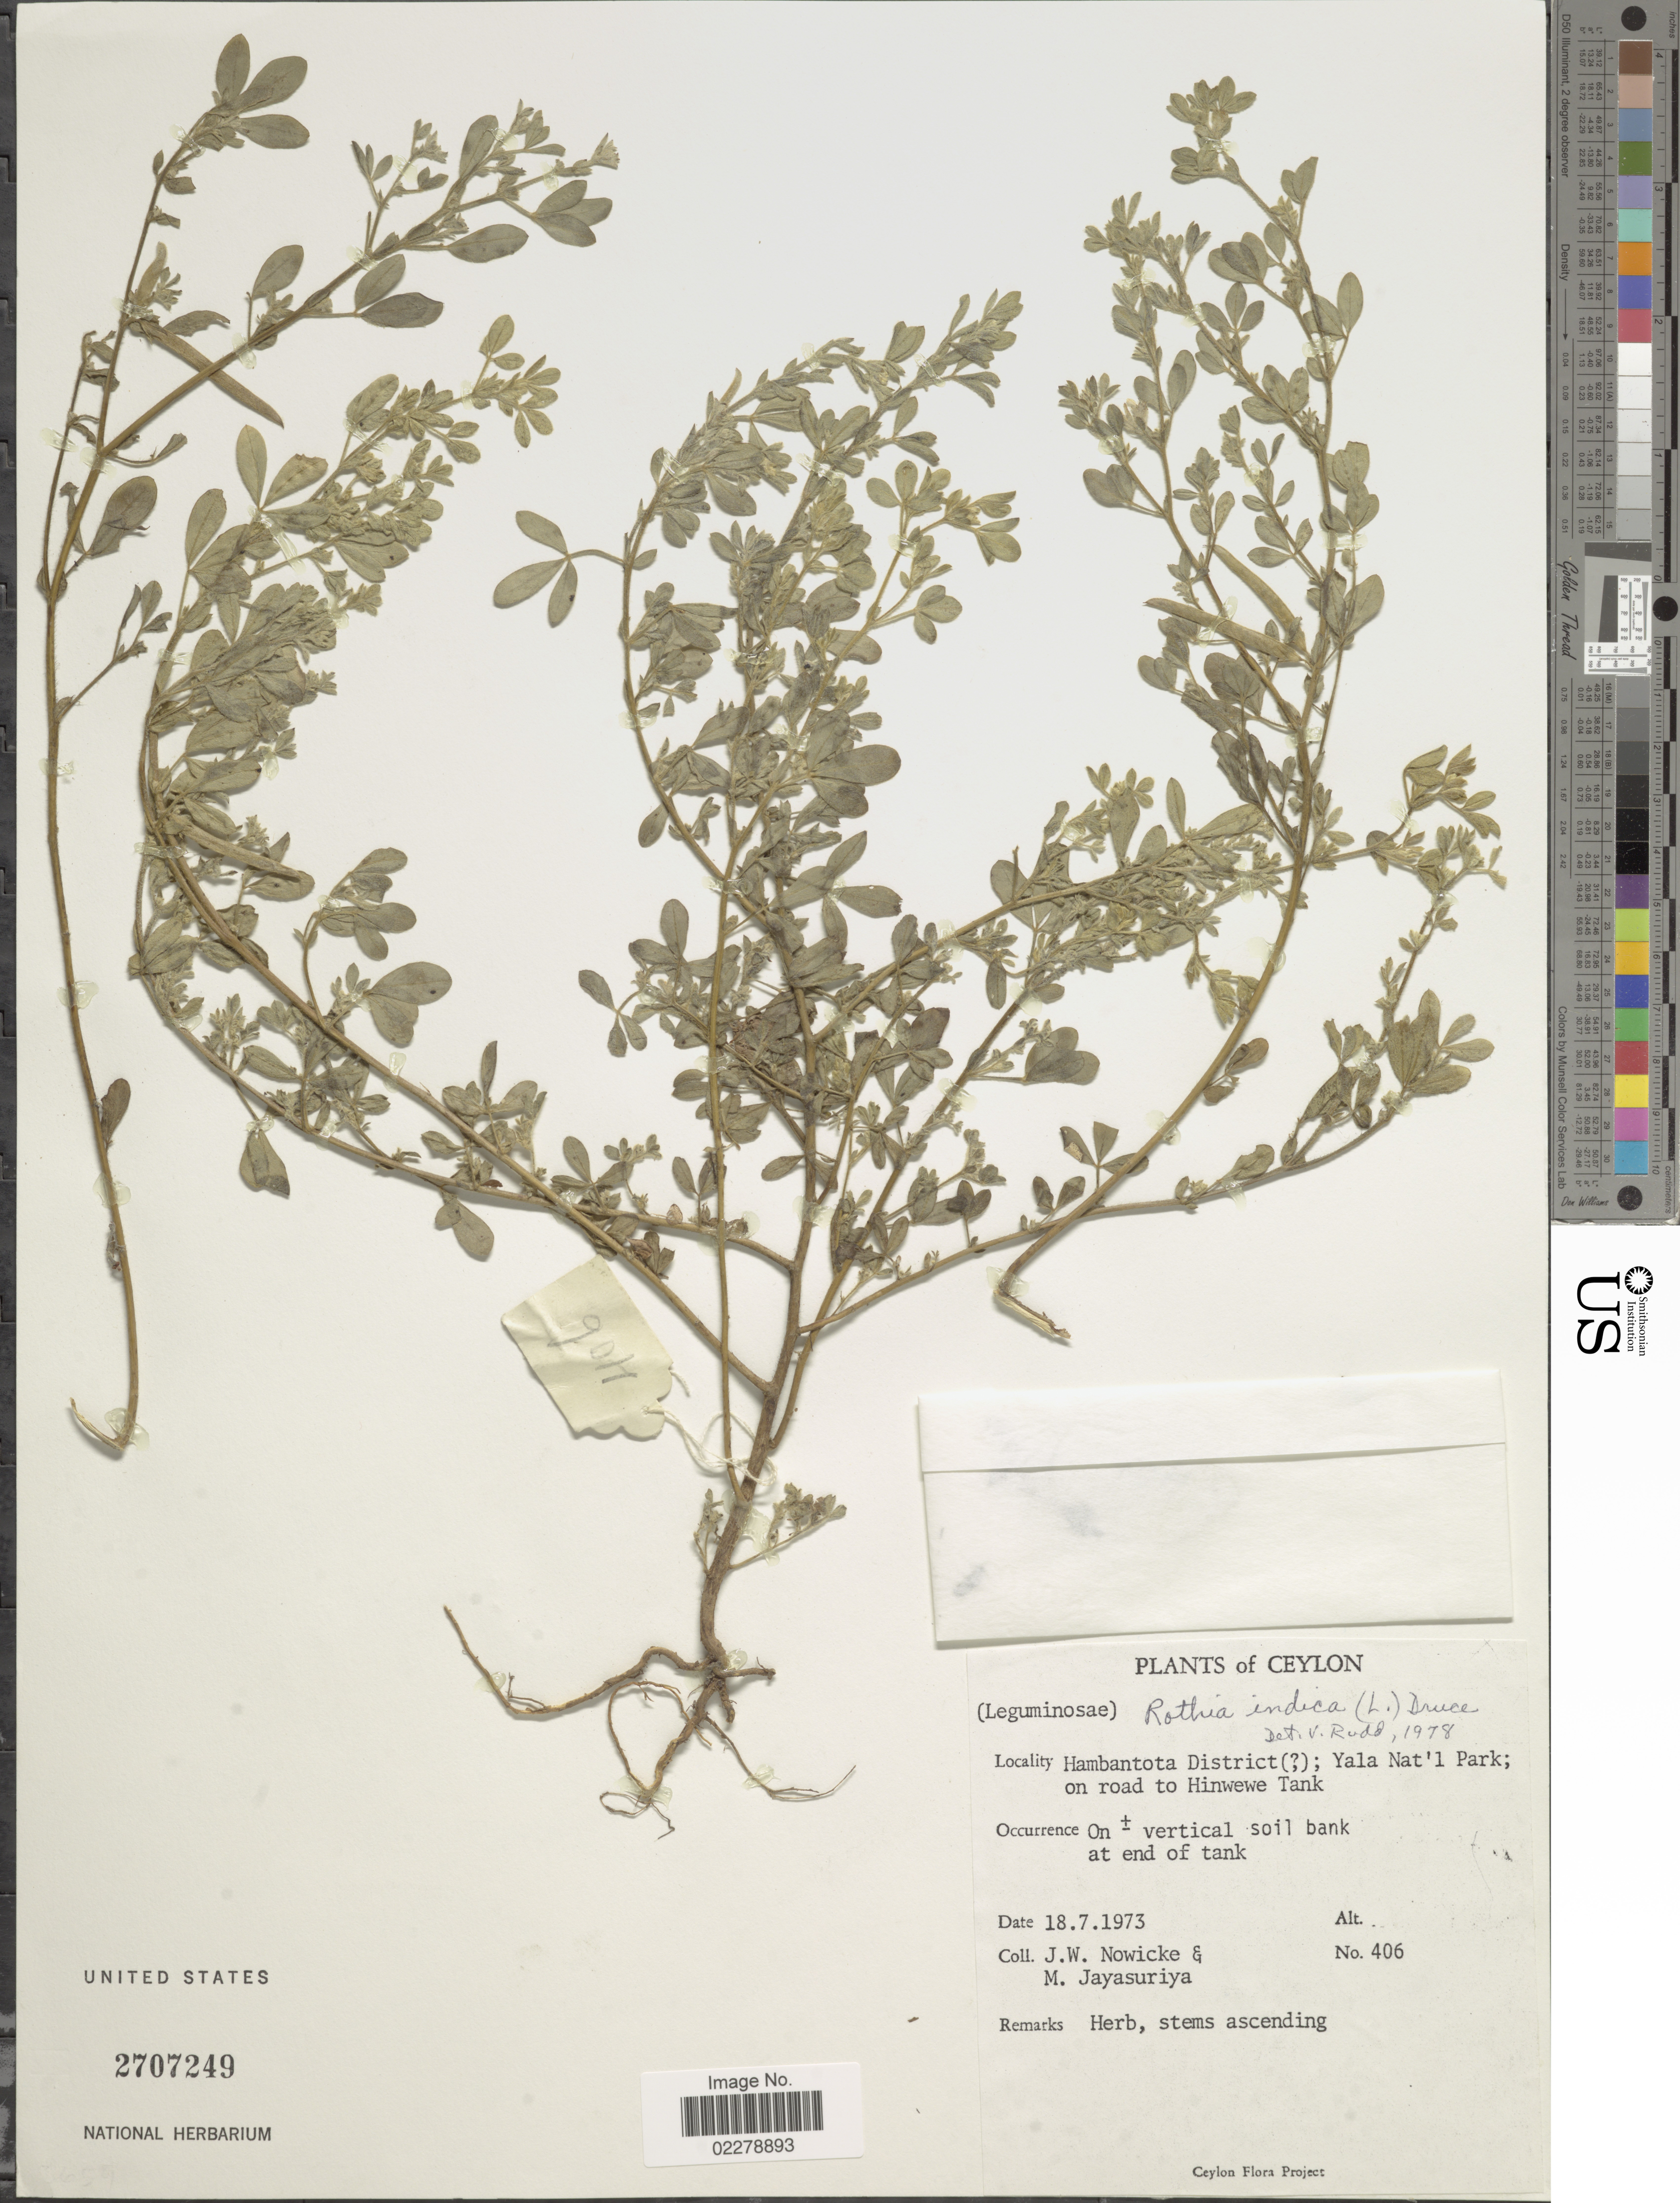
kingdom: Plantae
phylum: Tracheophyta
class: Magnoliopsida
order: Fabales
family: Fabaceae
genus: Rothia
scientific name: Rothia indica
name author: (L.) Druce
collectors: J. W. Nowicke & M. Jayasuria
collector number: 406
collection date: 1973-07-18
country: Sri Lanka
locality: Ceylon, Hambantota District; Yala Nat' l Park; on road to hinwewe Tank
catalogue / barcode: US 2707249